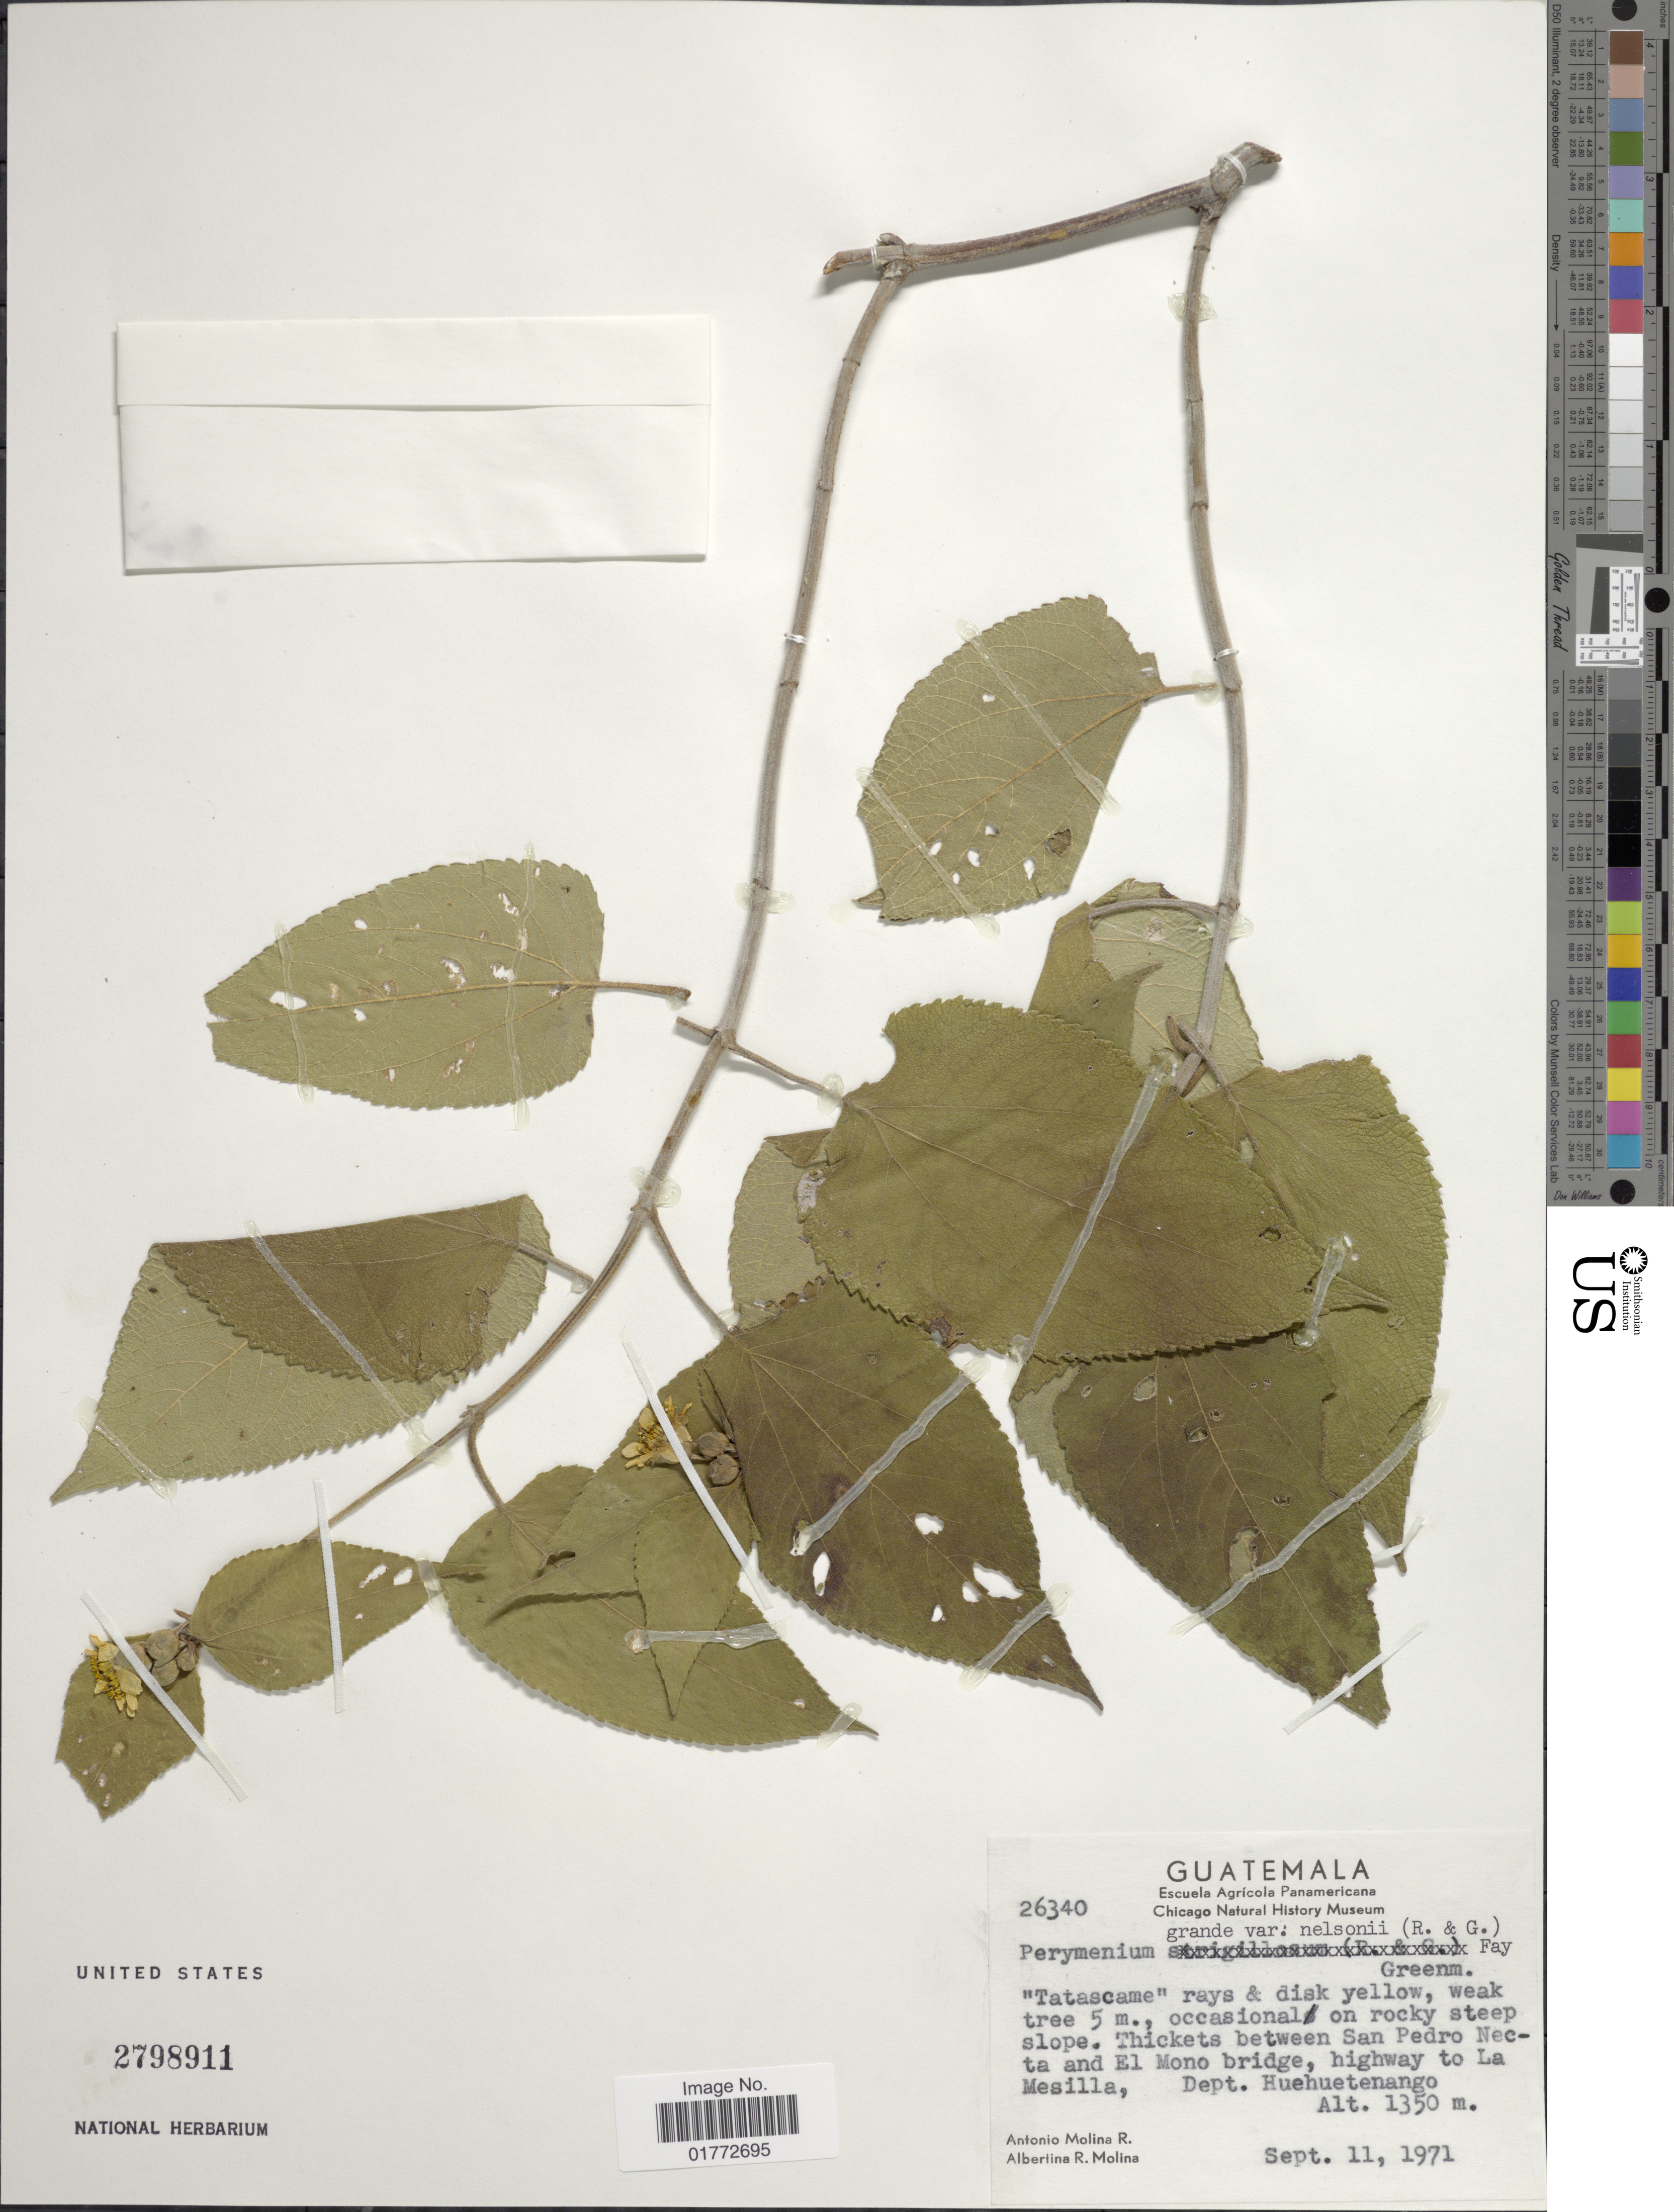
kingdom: Plantae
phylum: Tracheophyta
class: Magnoliopsida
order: Asterales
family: Asteraceae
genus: Perymenium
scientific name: Perymenium grande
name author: Hemsl.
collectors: A. Molina R. & A. R. Molina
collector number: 26340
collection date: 1971-09-11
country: Guatemala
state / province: Huehuetenango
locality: Thickets between San Pedro Necta and El Mono bridge, highway to La Mesilla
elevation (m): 1350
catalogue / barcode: US 2798911